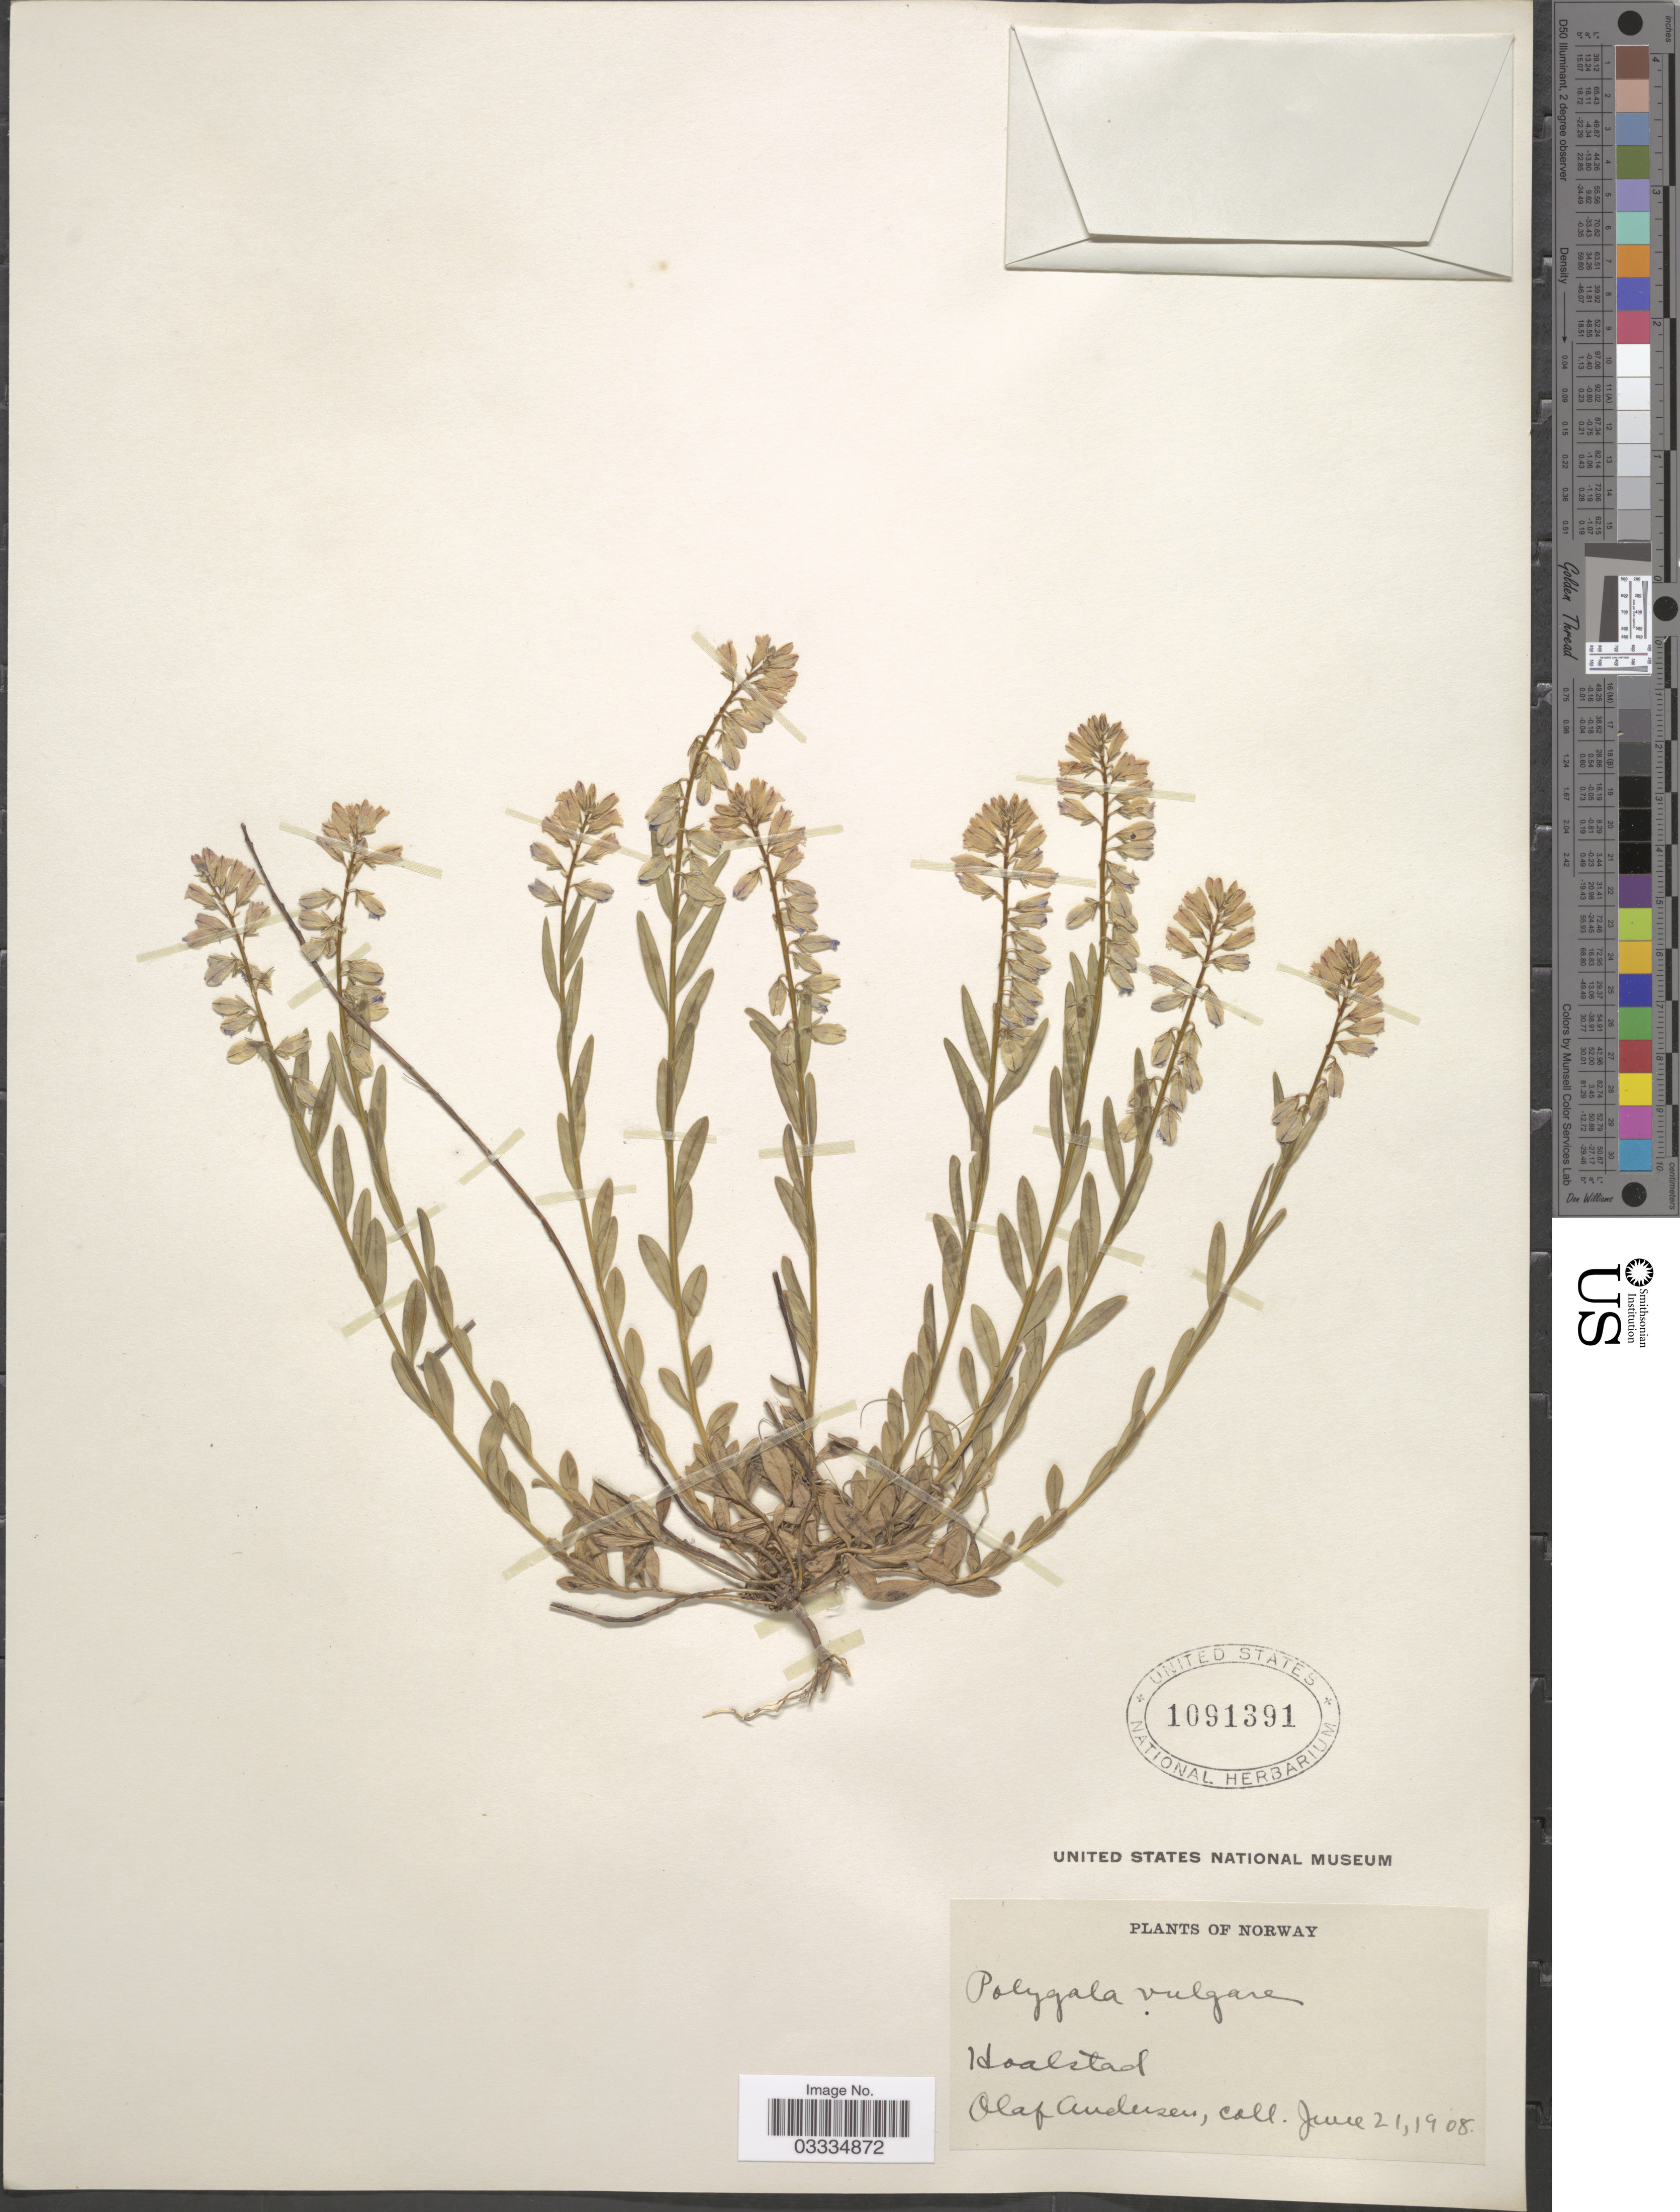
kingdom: Plantae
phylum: Tracheophyta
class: Magnoliopsida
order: Fabales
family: Polygalaceae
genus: Polygala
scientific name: Polygala vulgaris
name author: L.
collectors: O. Andersen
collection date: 1908-06-21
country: Norway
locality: Hoalstad.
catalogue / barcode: US 1091391